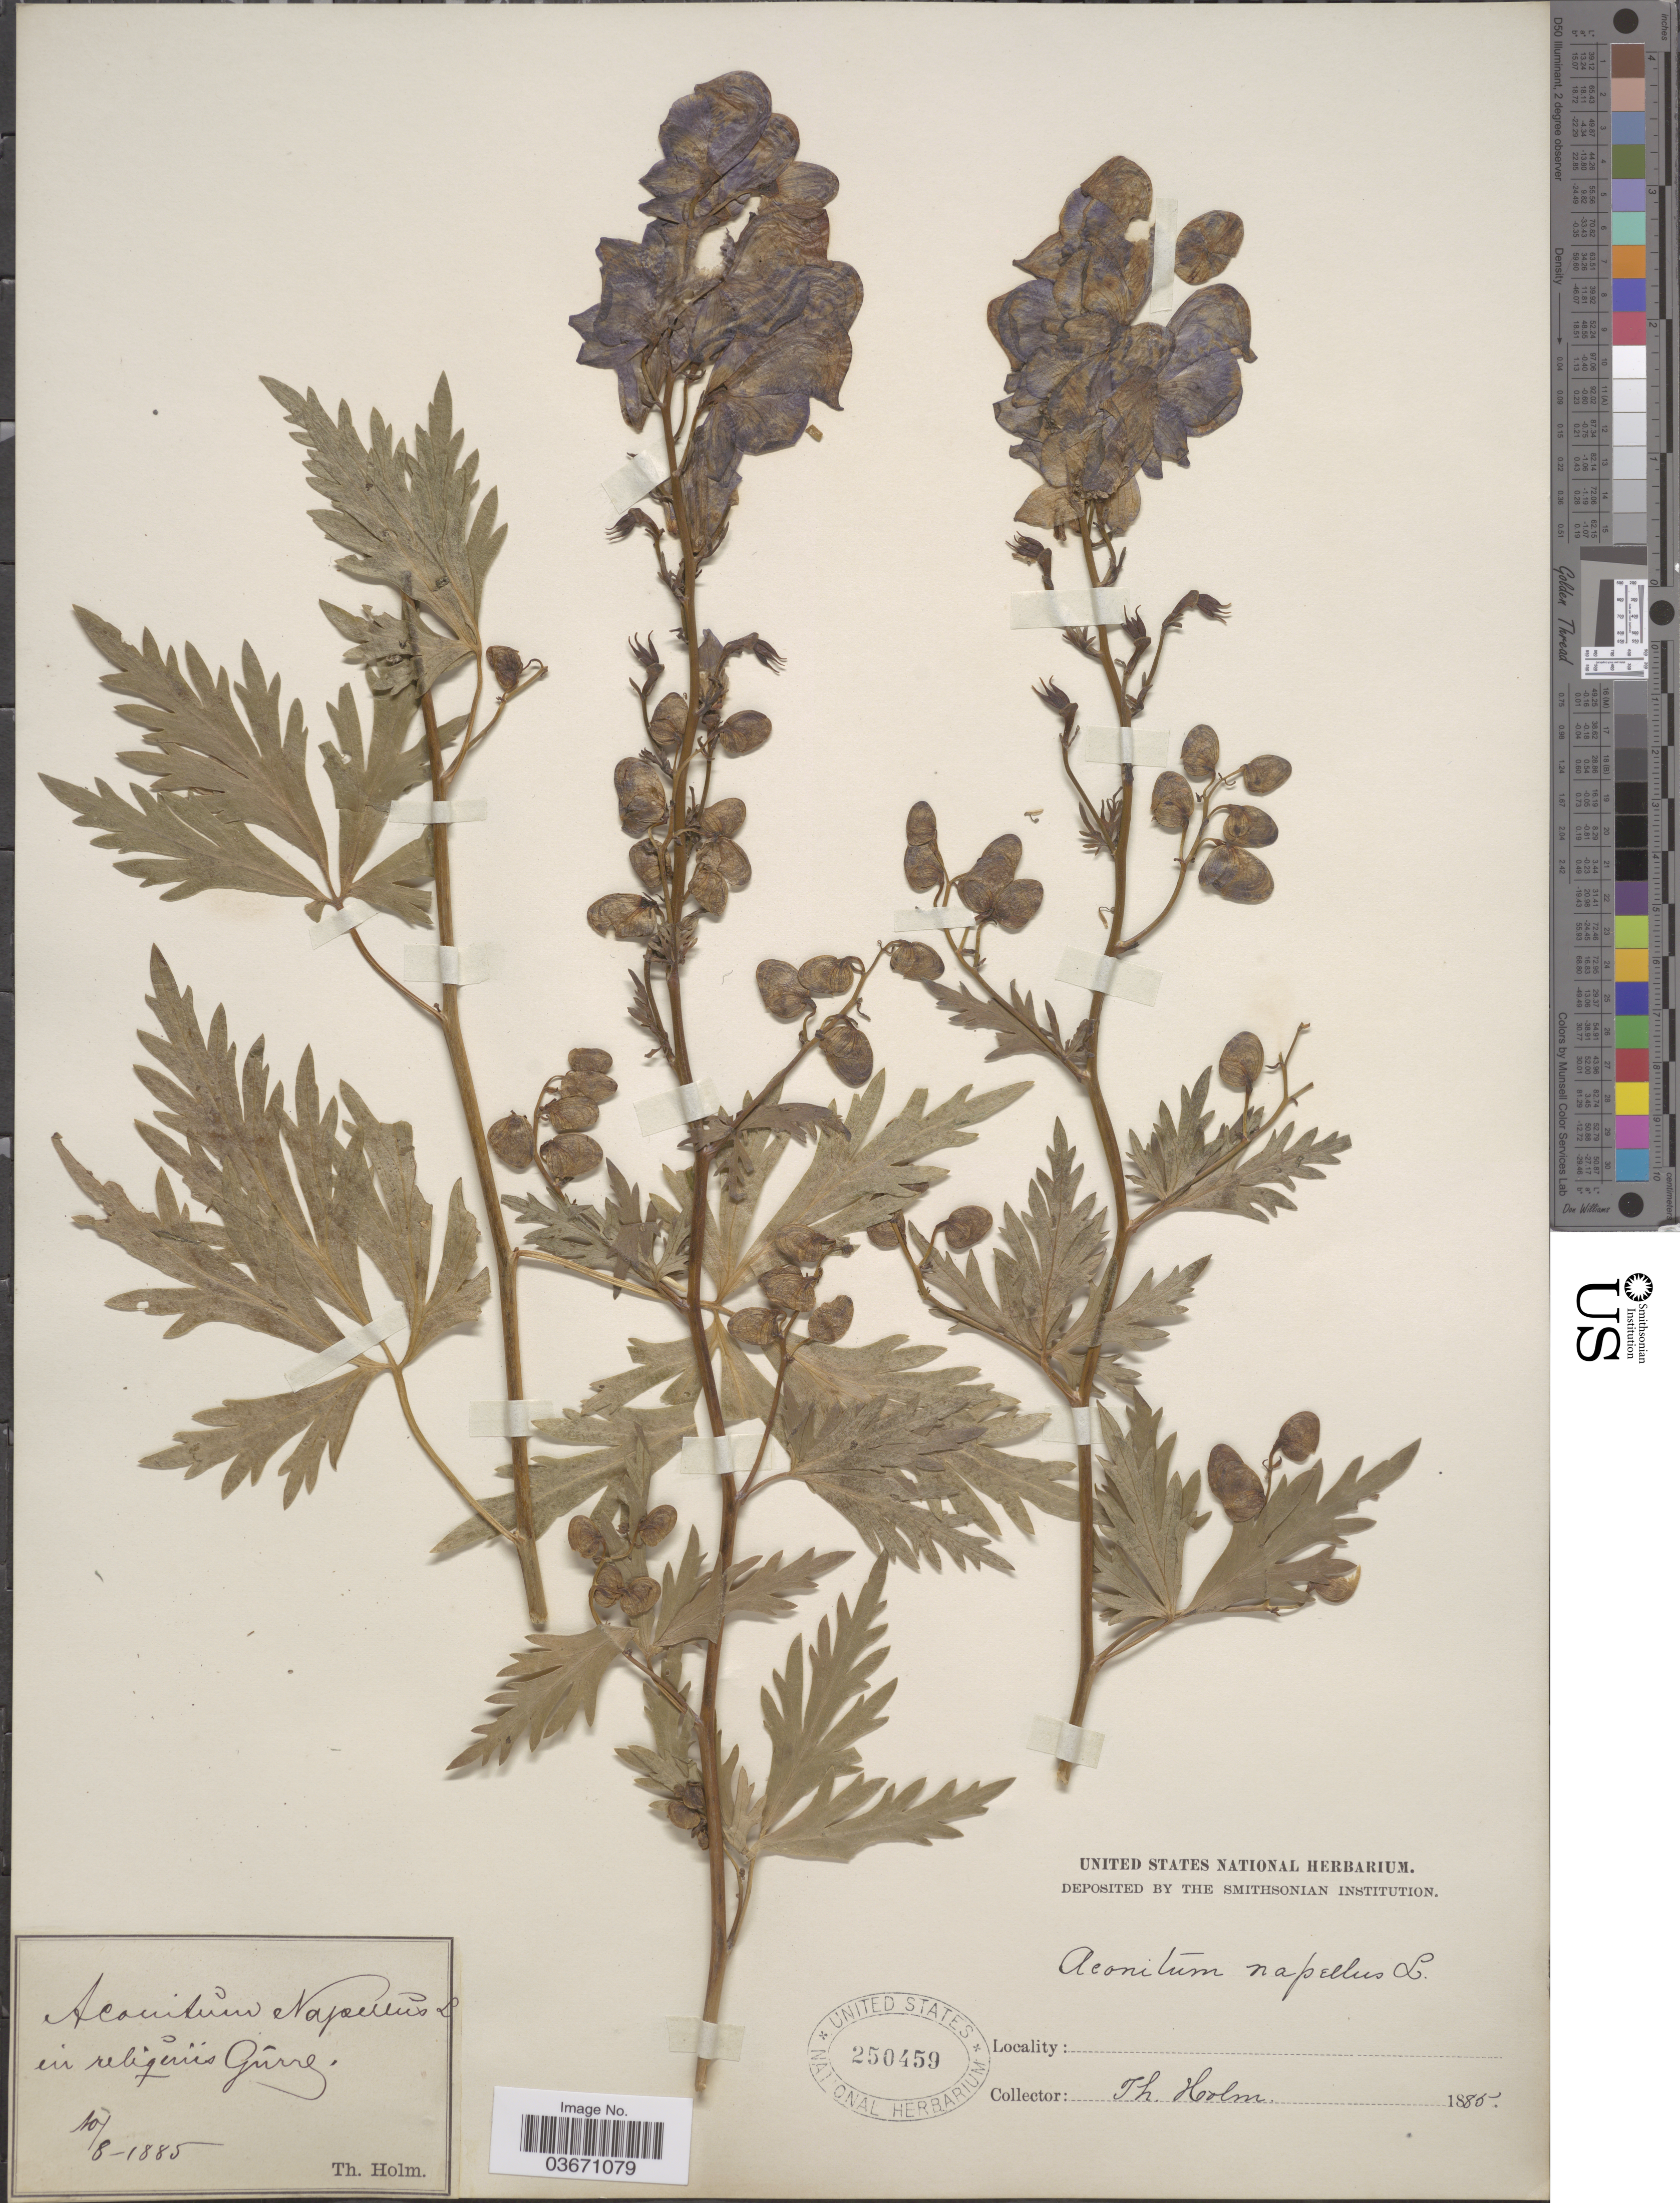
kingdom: Plantae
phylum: Tracheophyta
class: Magnoliopsida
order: Ranunculales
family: Ranunculaceae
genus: Aconitum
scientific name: Aconitum napellus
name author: L.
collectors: T. Holm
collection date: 1885-08-10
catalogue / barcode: US 250459